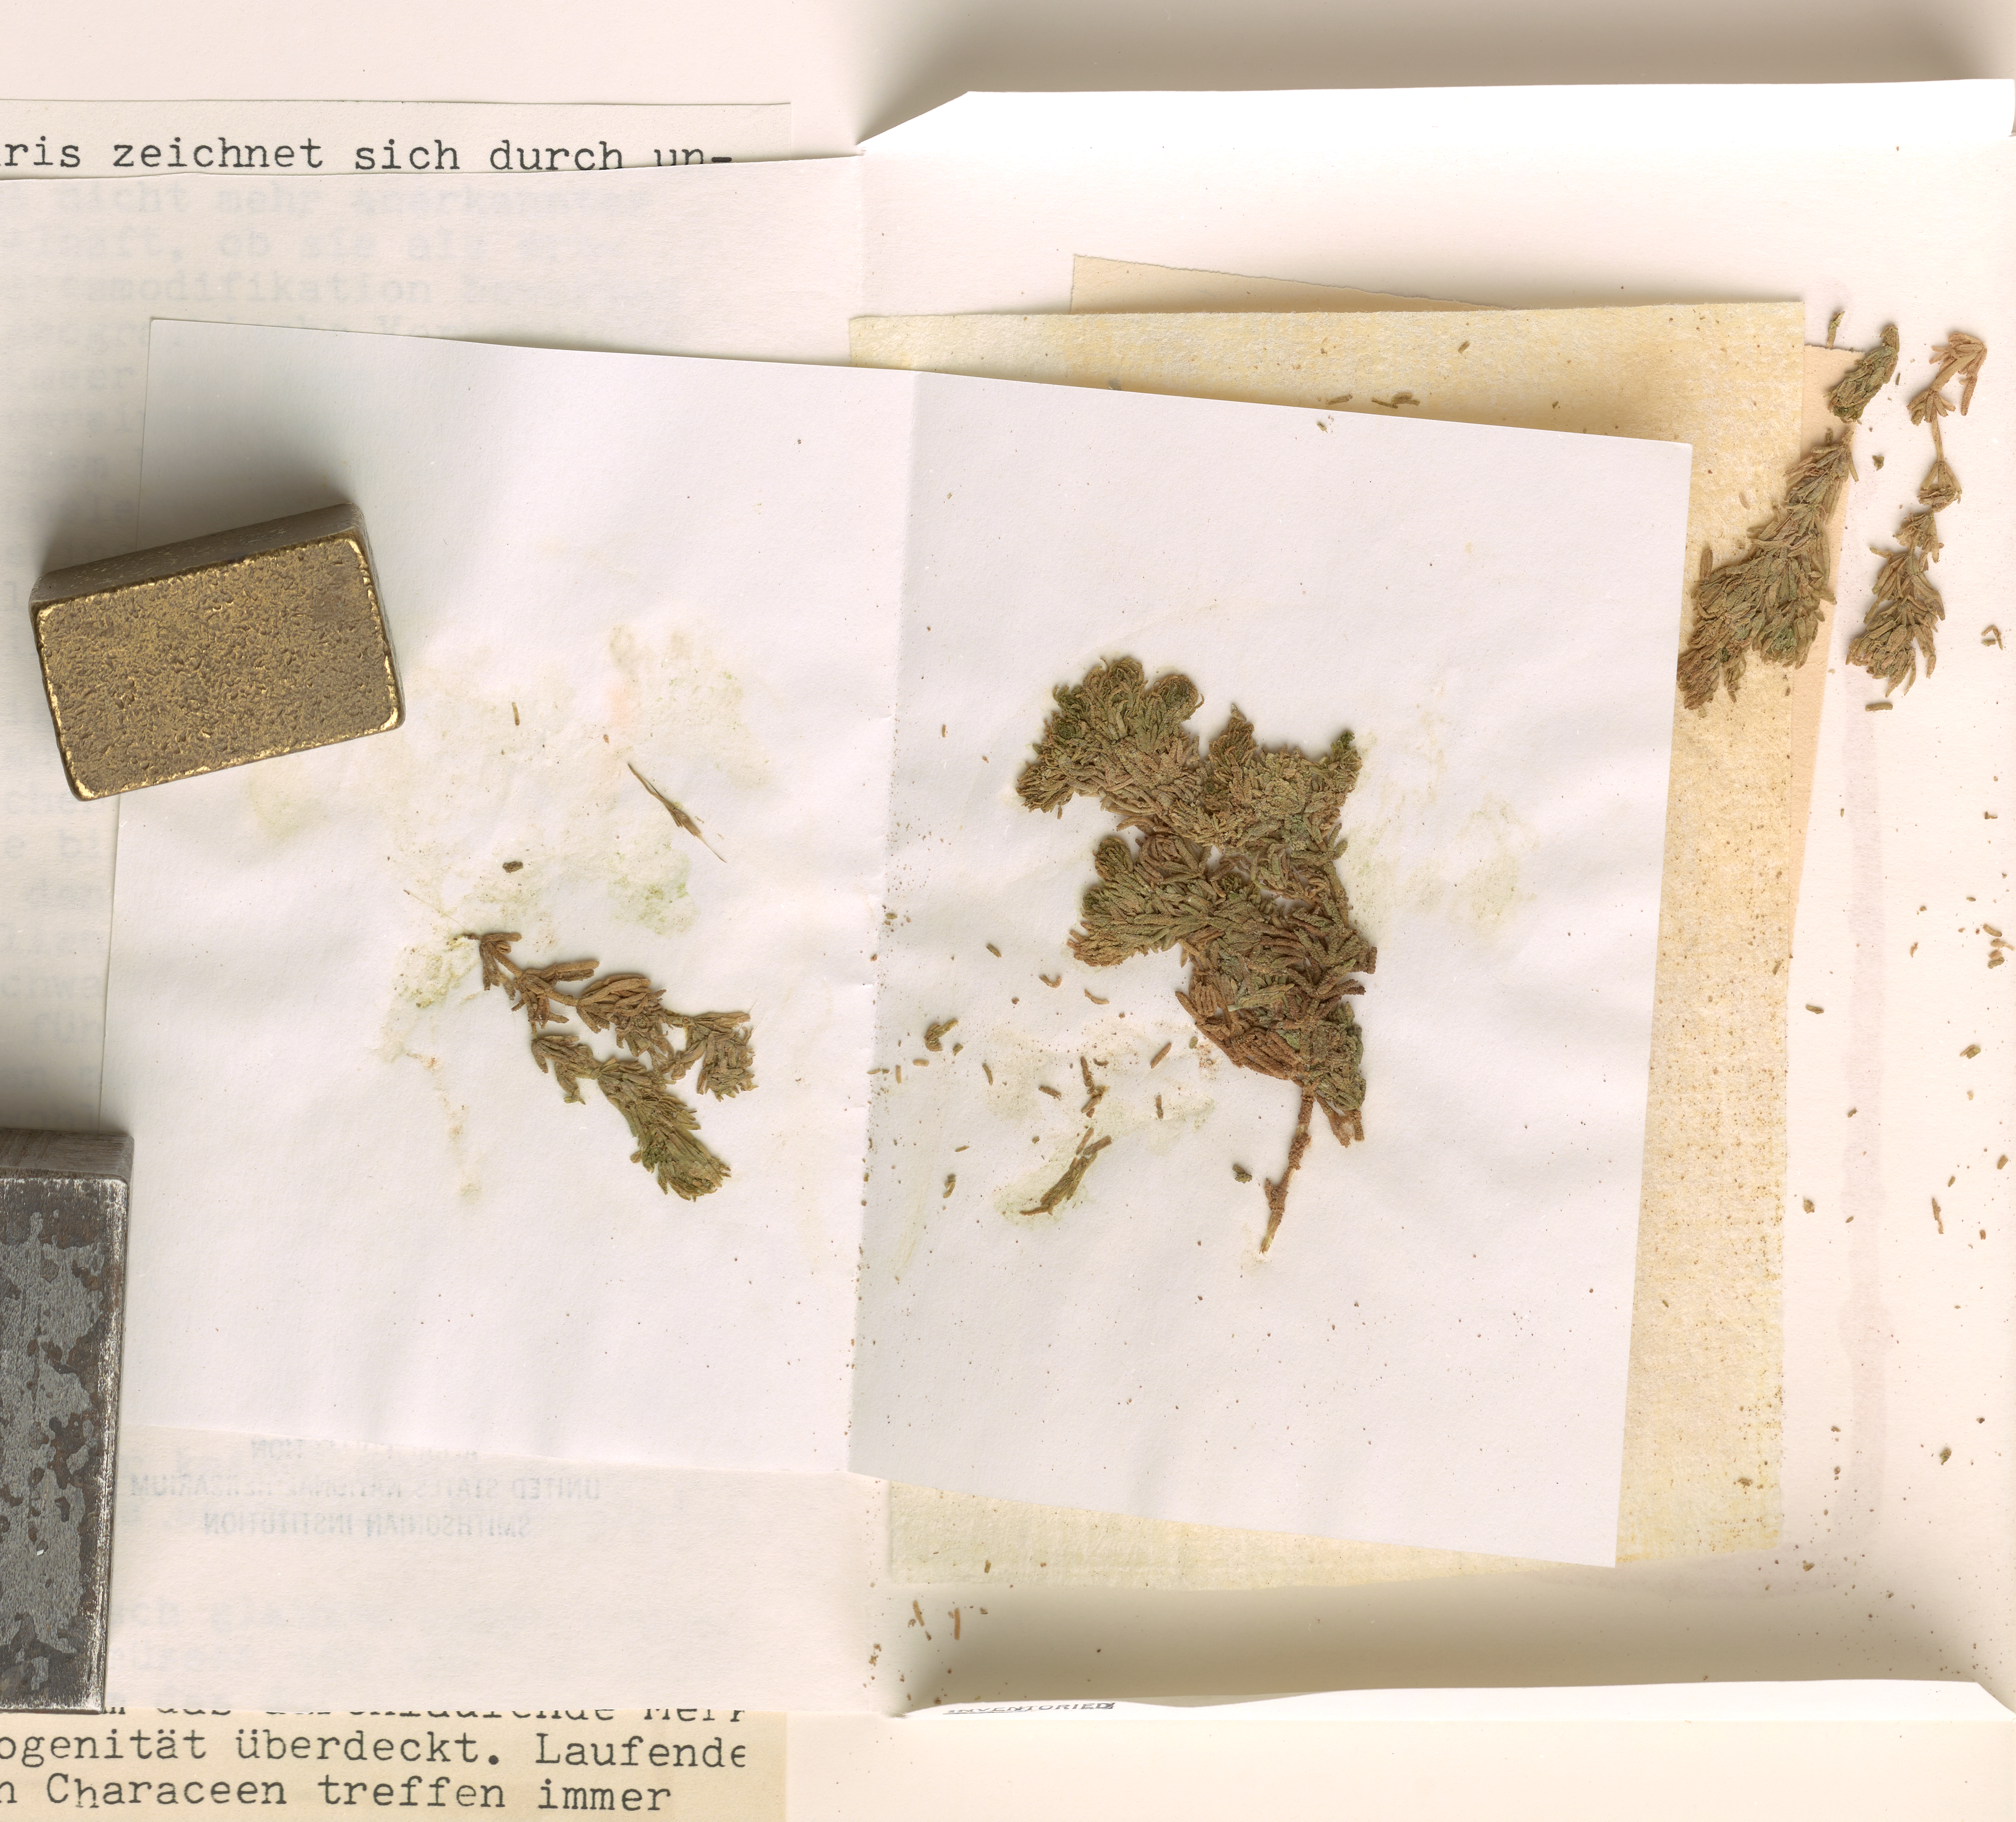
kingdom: Plantae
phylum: Charophyta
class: Charophyceae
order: Charales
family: Characeae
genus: Chara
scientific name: Chara gymnophylla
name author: A. Braun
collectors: L. Zier, W. Krause & H. Krause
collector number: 53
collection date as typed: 27 May 1983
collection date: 1983-05-27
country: Germany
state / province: Baden-wurttemberg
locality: Pfrungener ried, ravensburg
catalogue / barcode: US 15023